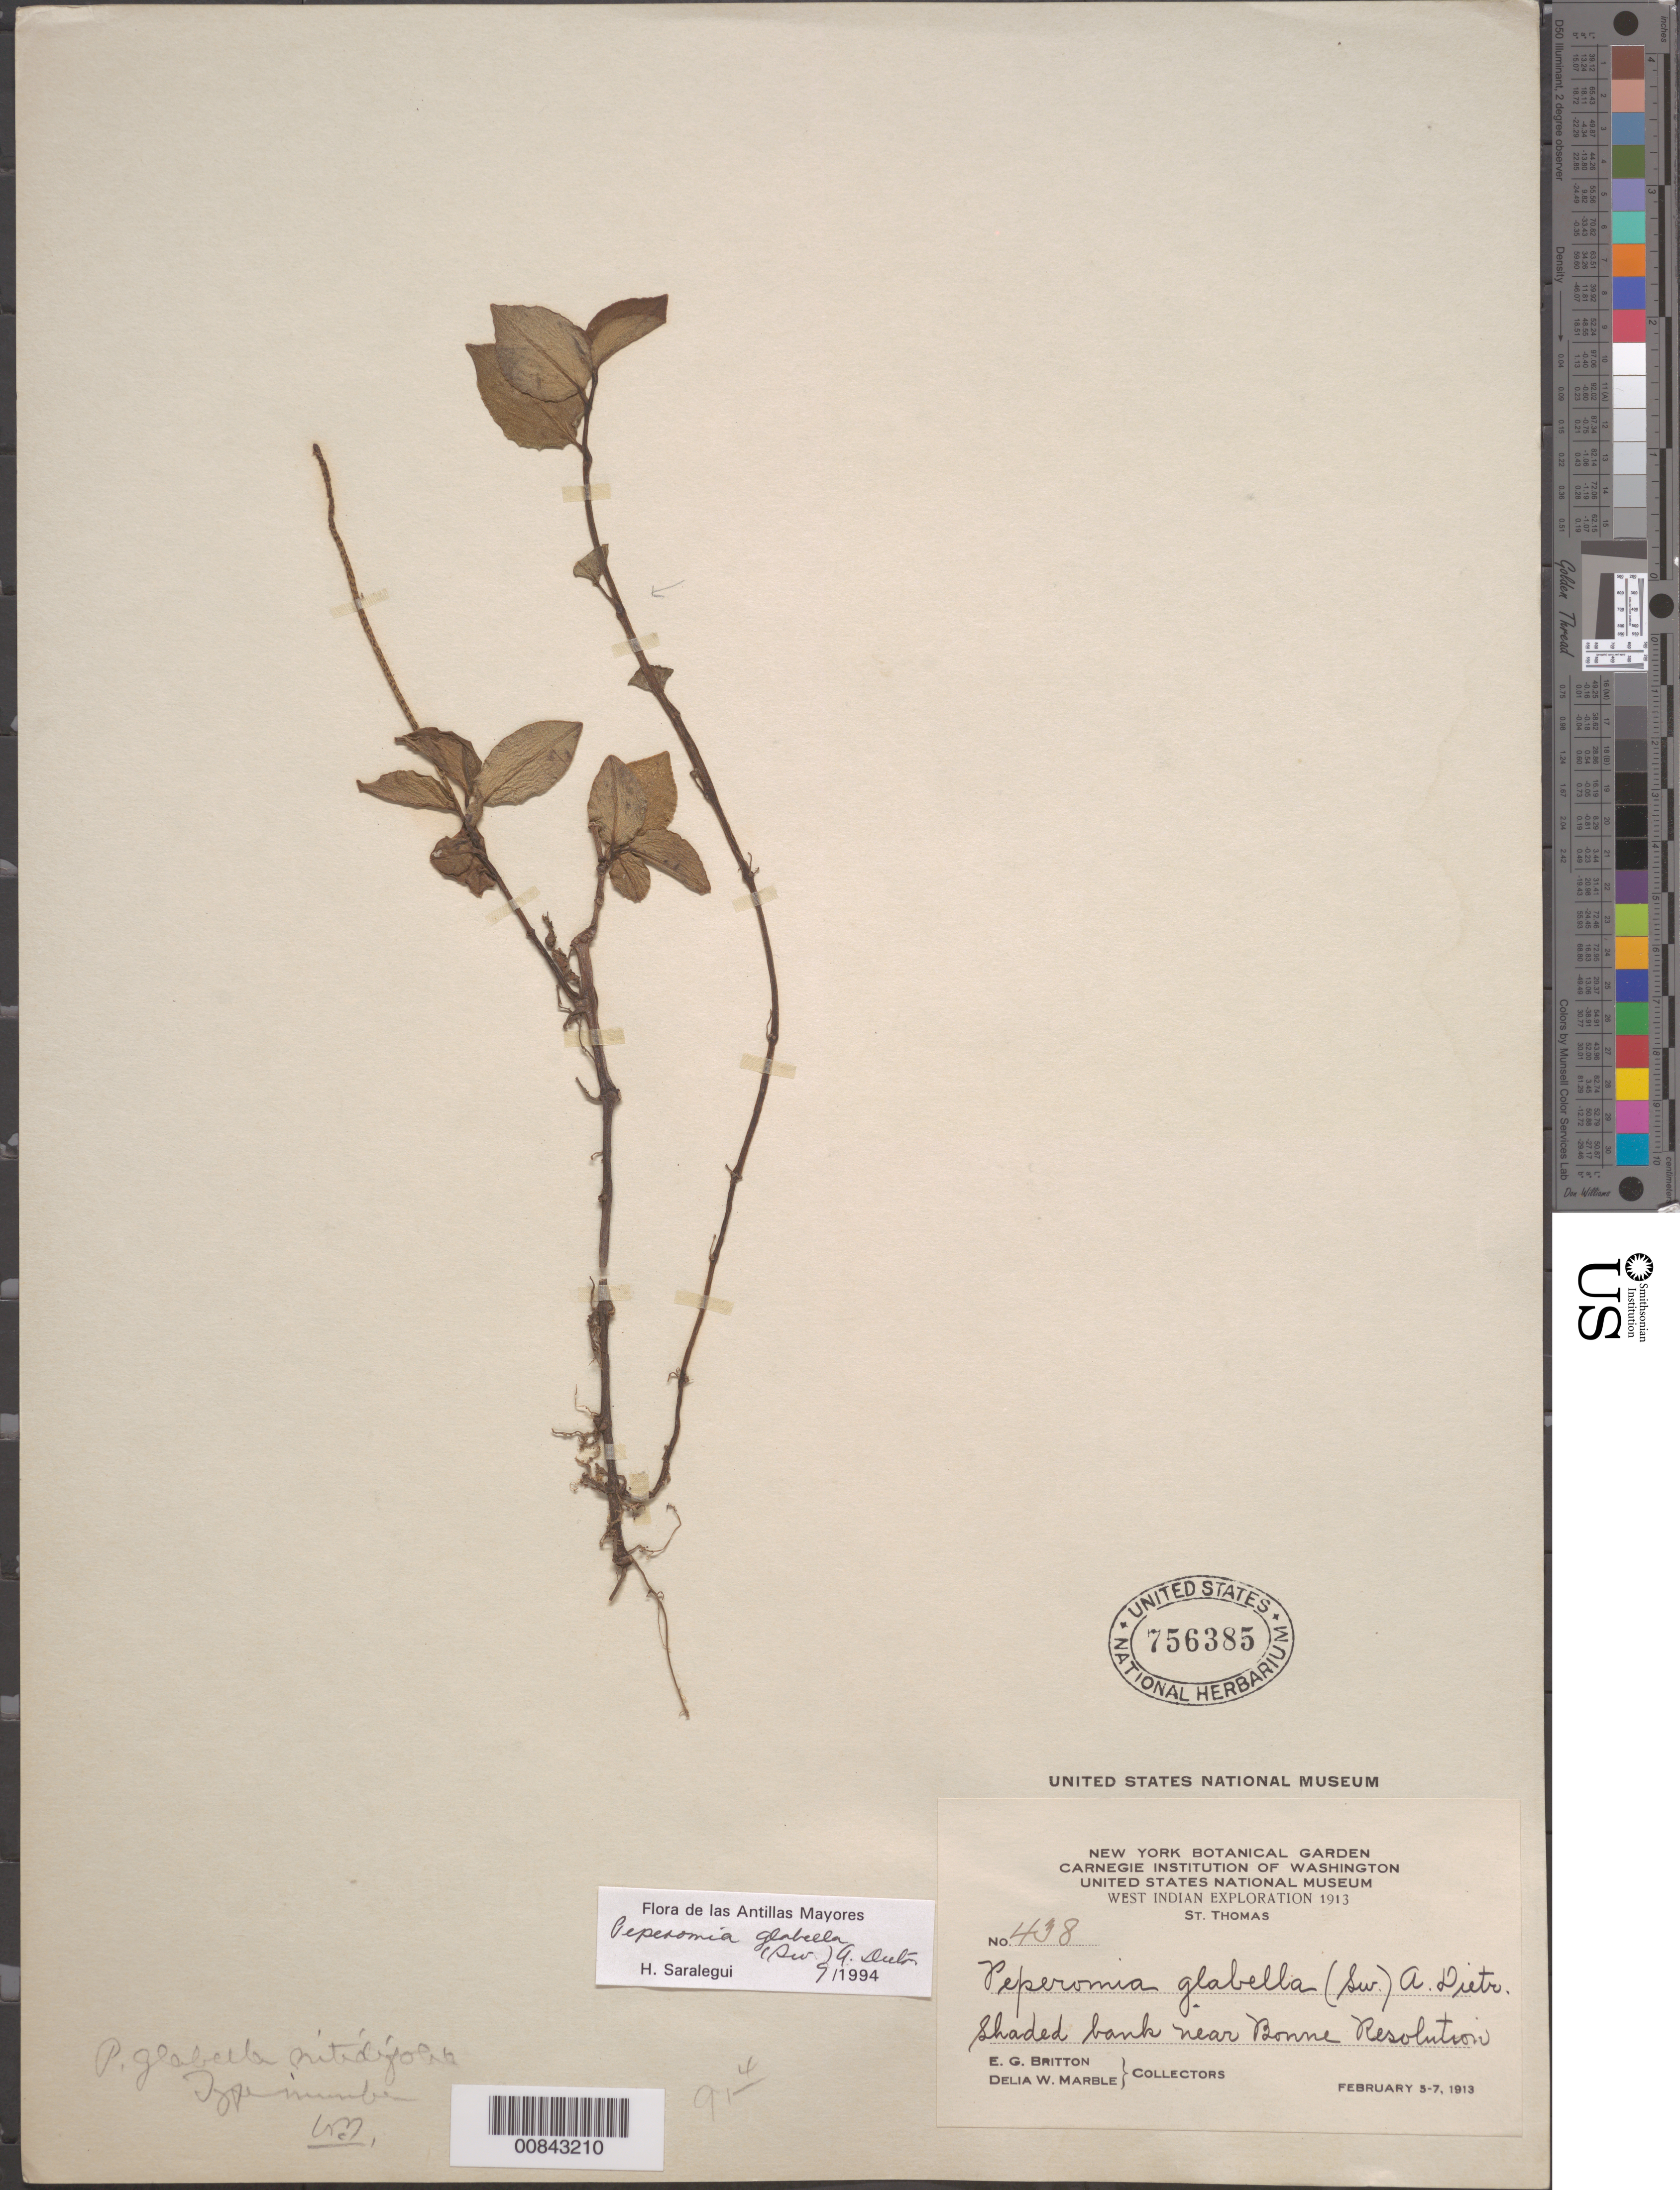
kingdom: Plantae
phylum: Tracheophyta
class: Magnoliopsida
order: Piperales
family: Piperaceae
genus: Peperomia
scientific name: Peperomia glabella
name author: (Sw.) A. Dietr.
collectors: E. G. Britton & D. W. Marble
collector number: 438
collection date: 1913-02-05/1913-02-07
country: U.S. Virgin Islands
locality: St. Thomas. Shaded banks near Bonne Resolution.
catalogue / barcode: US 756385